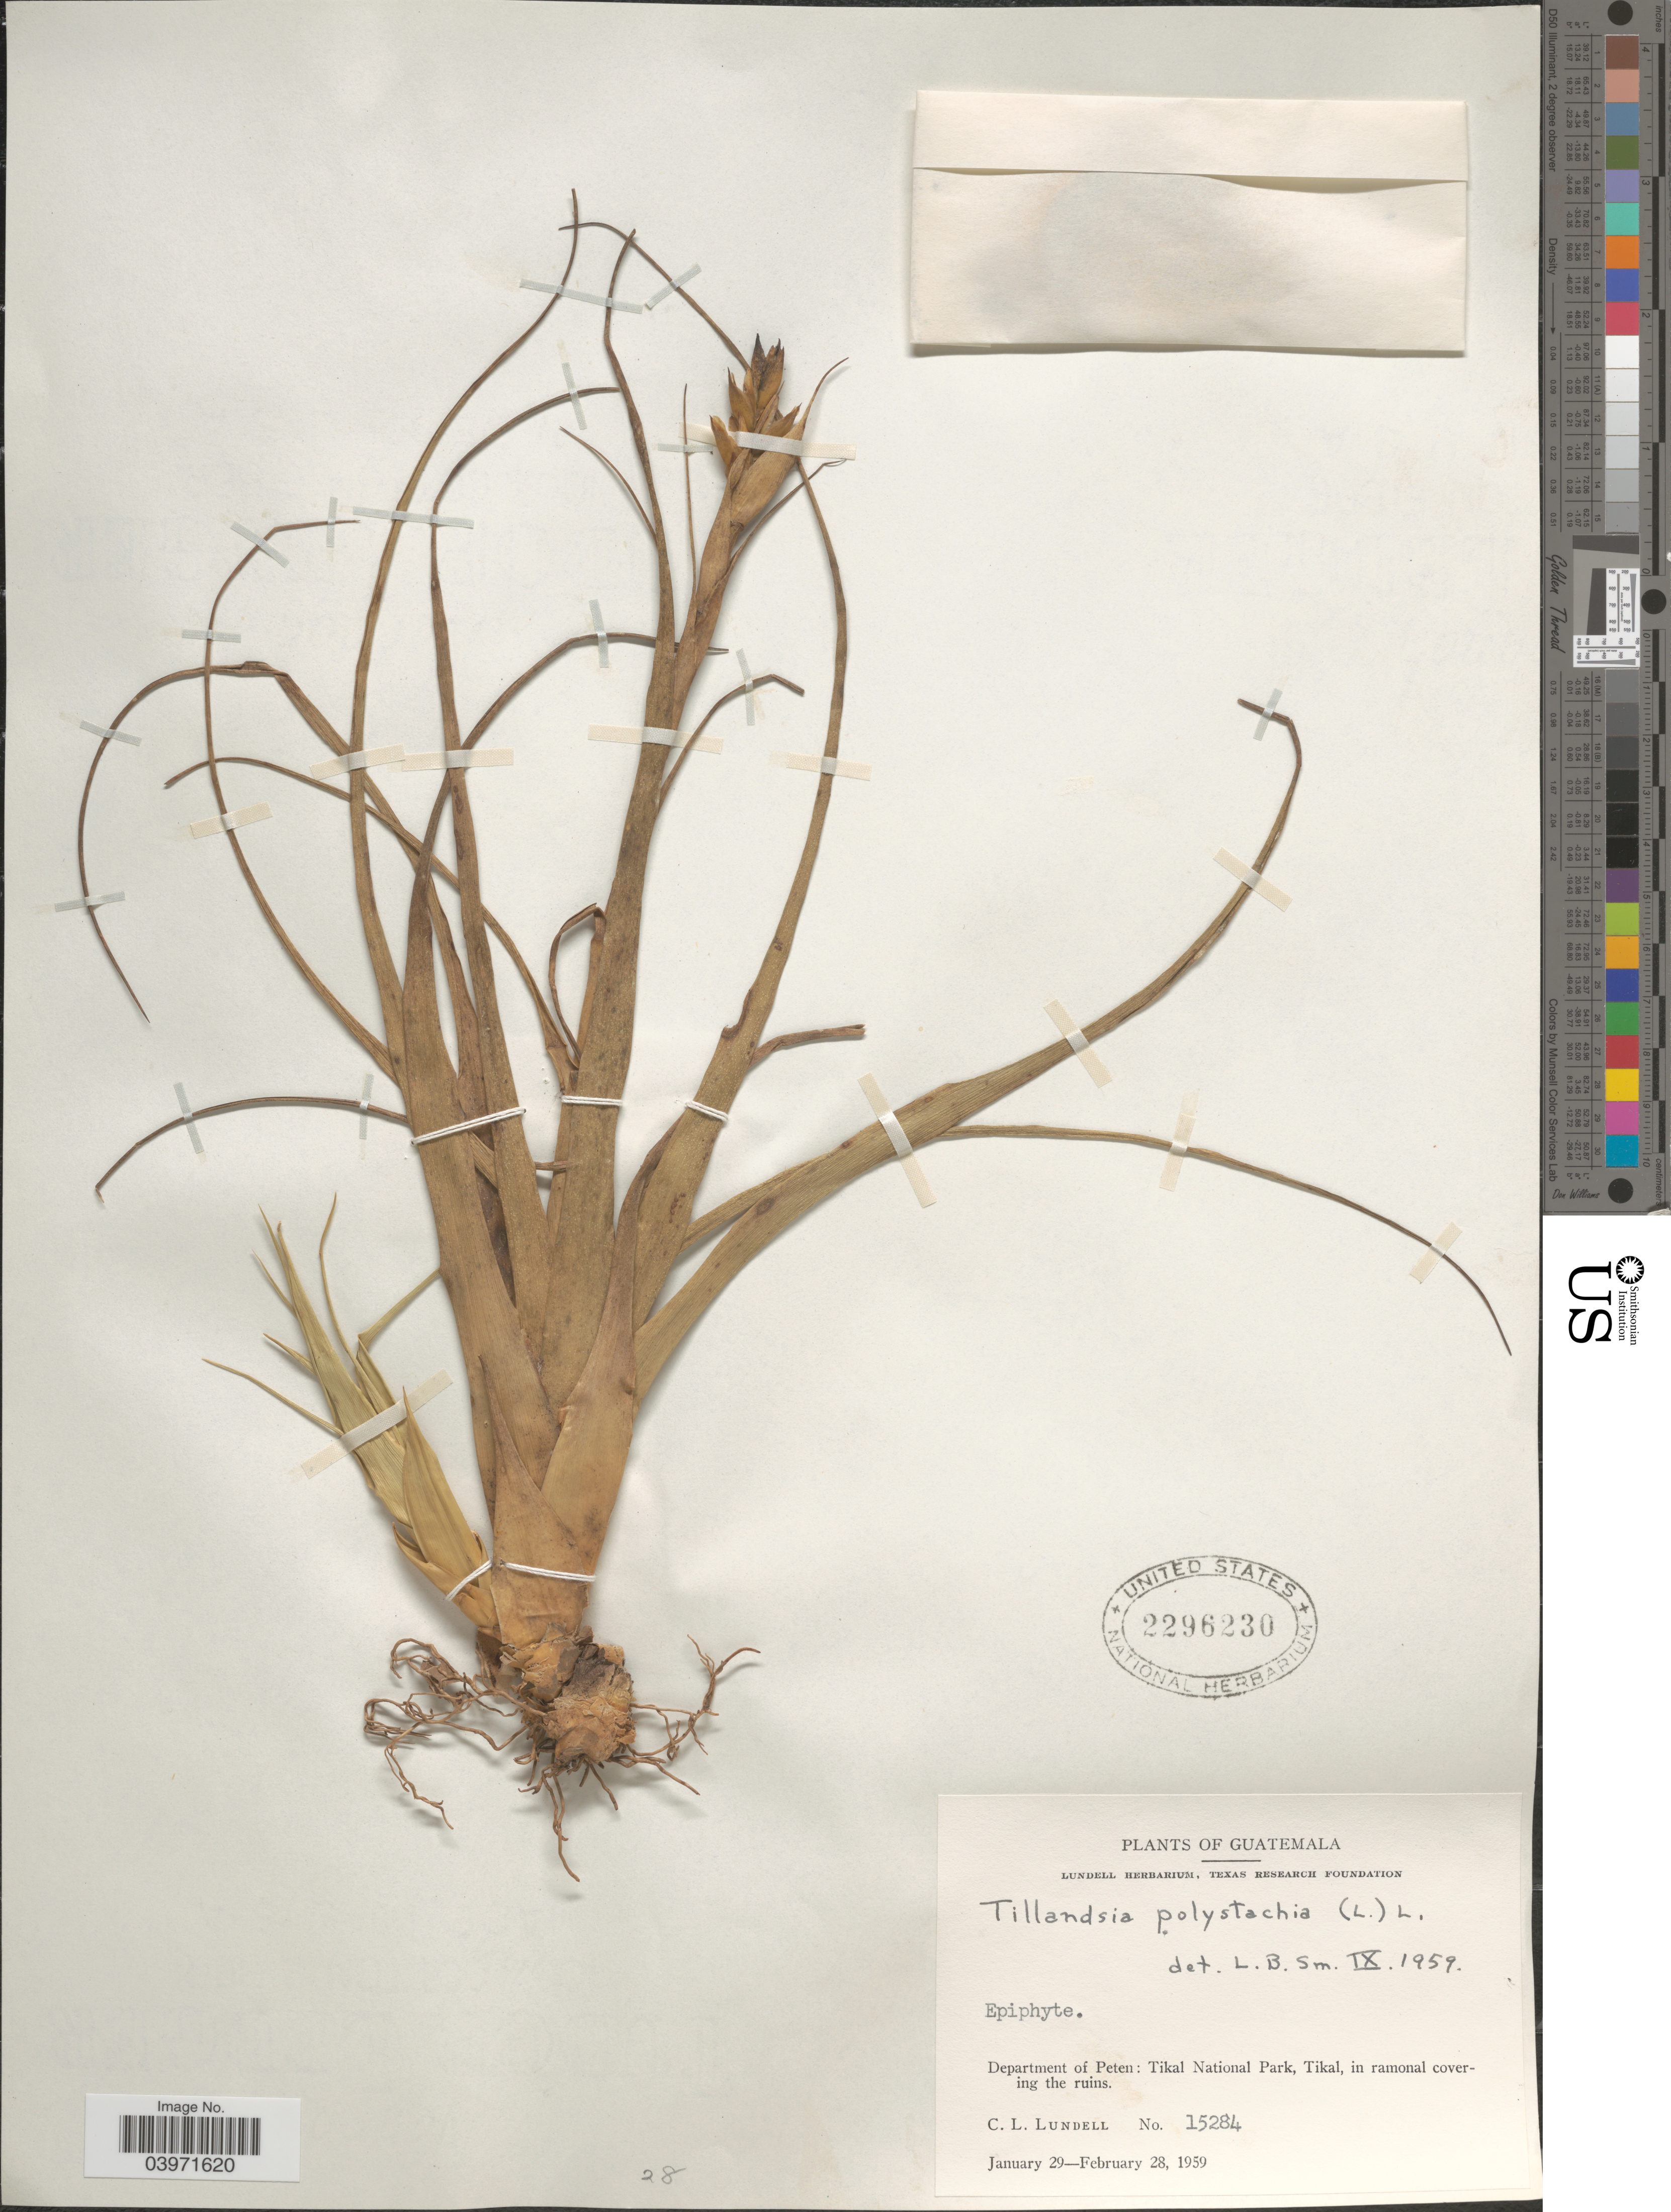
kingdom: Plantae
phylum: Tracheophyta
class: Liliopsida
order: Poales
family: Bromeliaceae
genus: Tillandsia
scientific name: Tillandsia polystachia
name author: (L.) L.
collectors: C. L. Lundell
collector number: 15284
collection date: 1959-01-29/1959-02-28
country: Guatemala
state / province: El Peten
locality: Department of Peten: Tikal National Park, Tikal, in ramonal covering the ruins.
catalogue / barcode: US 2296230